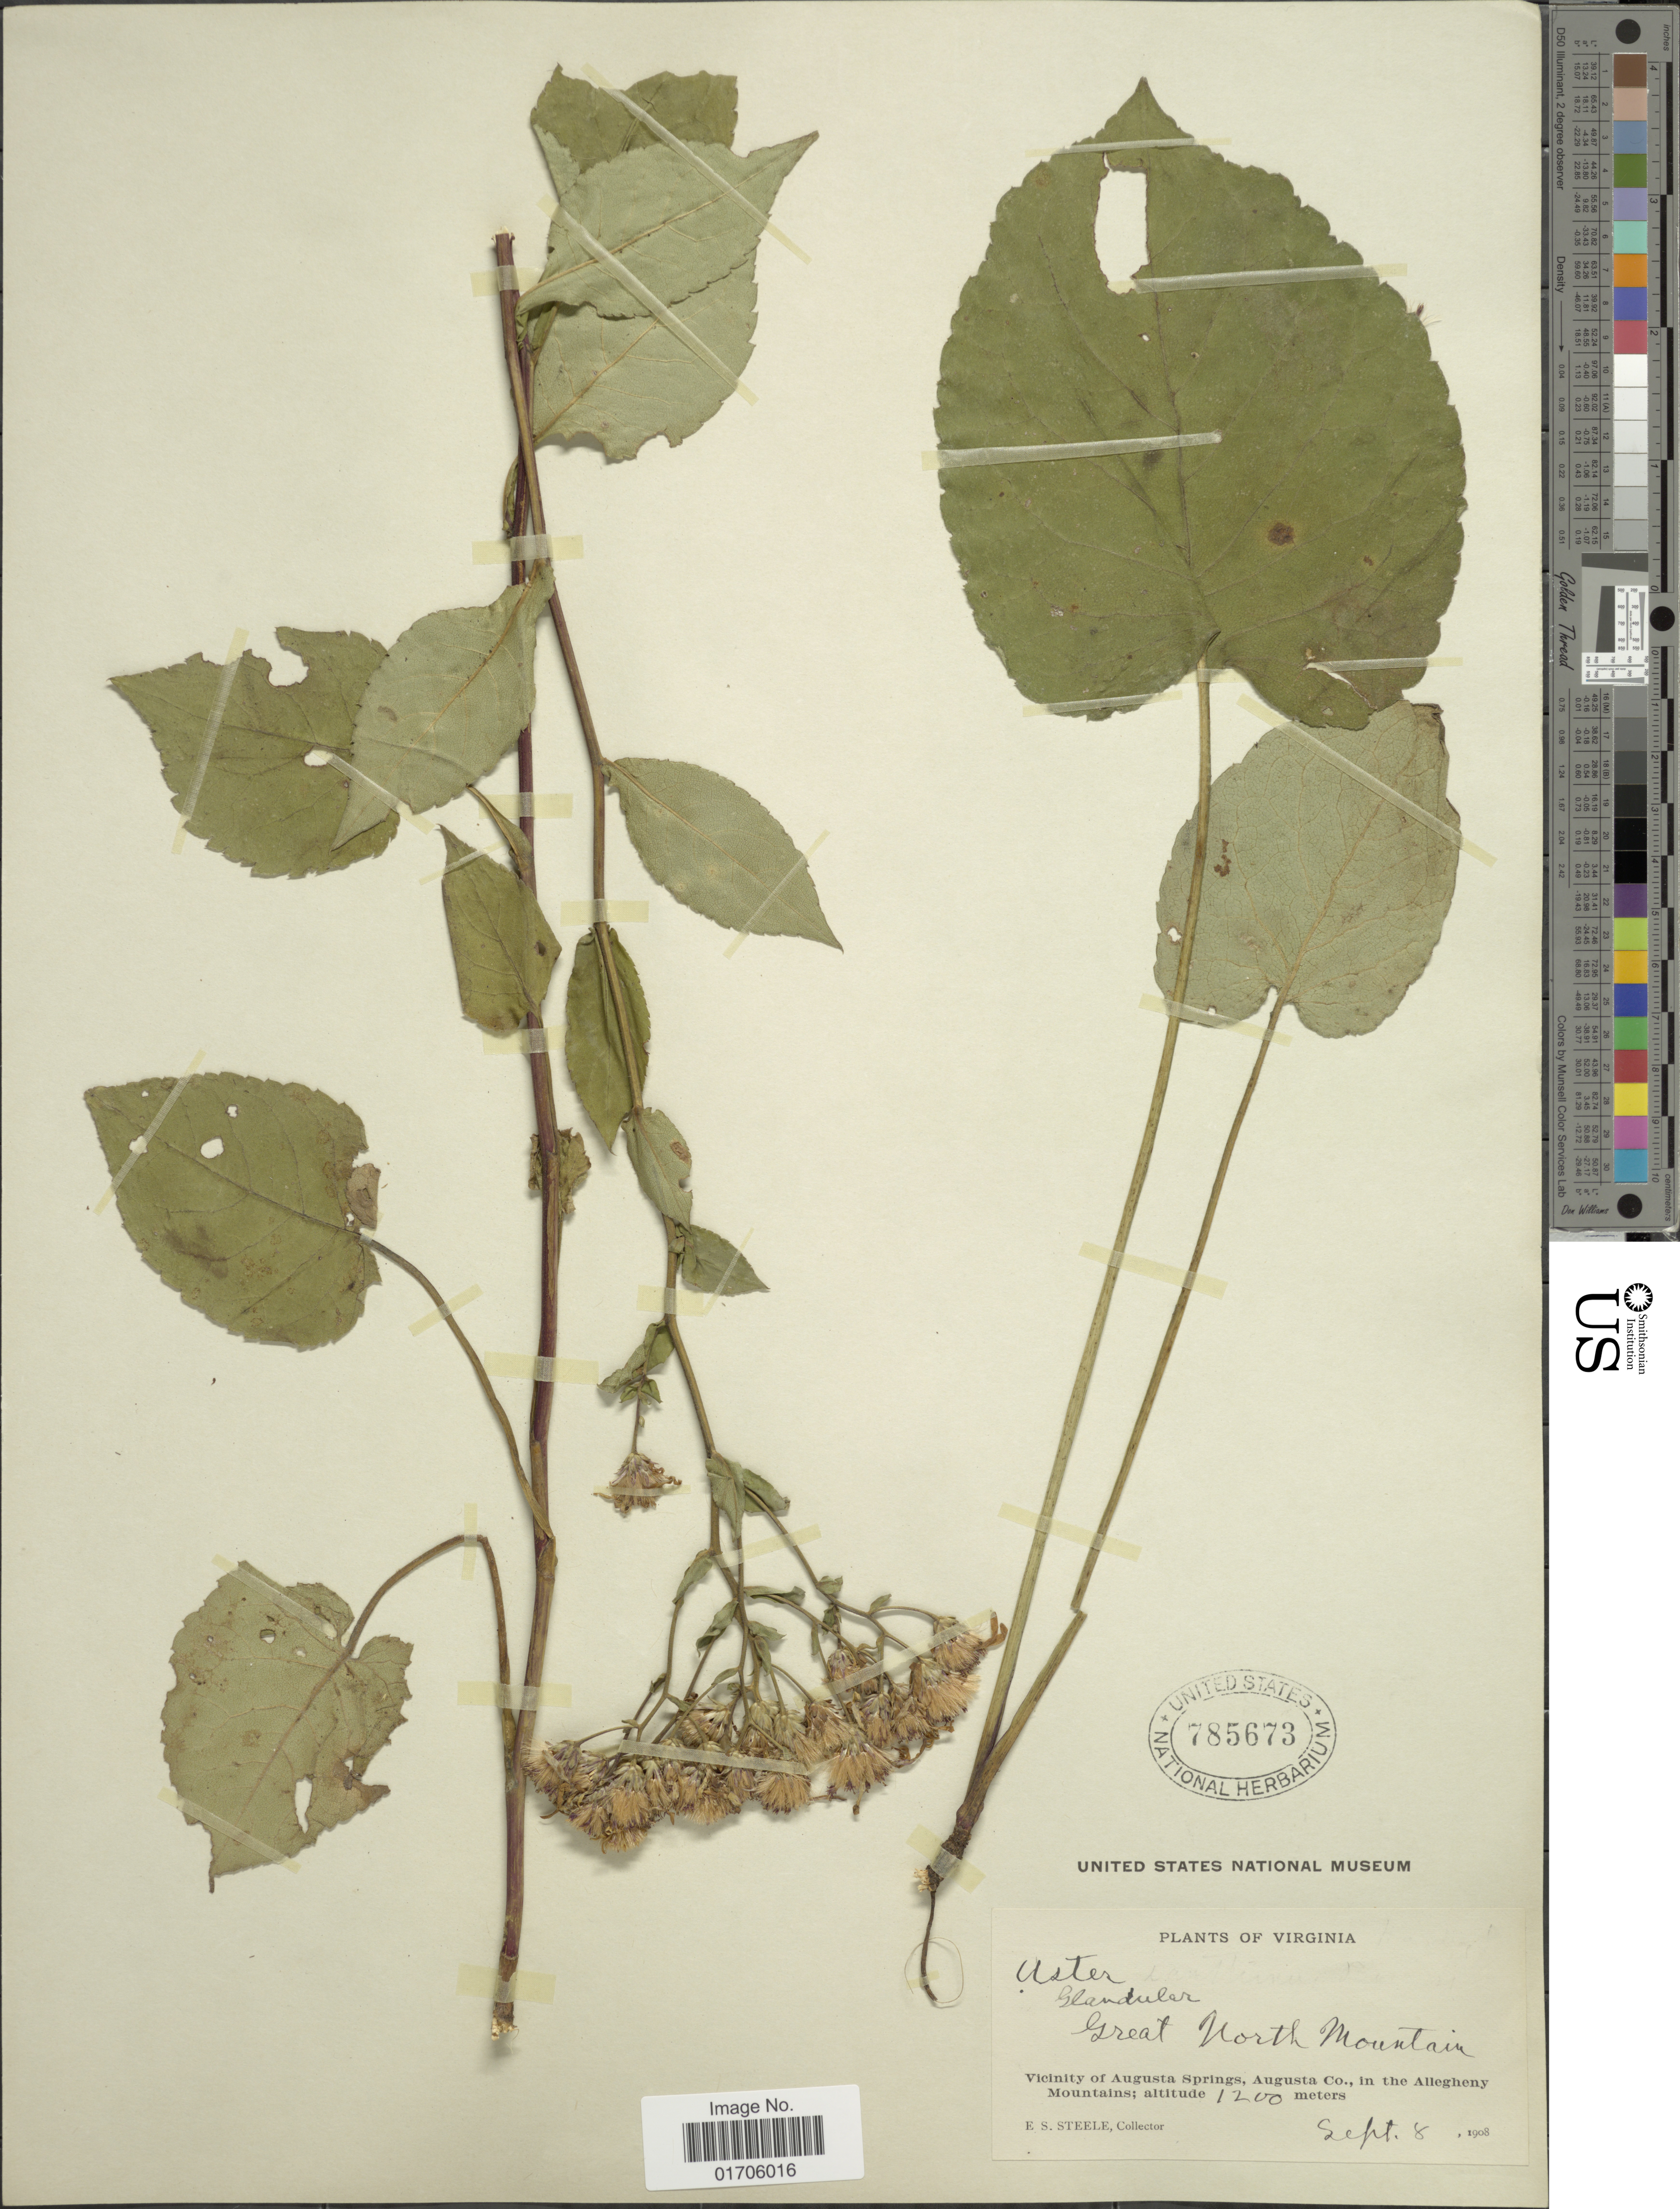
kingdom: Plantae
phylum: Tracheophyta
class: Magnoliopsida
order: Asterales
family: Asteraceae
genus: Eurybia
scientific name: Eurybia sp.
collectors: E. Steele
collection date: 1908-09-08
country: United States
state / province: Virginia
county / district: Augusta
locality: Virginia. Great North Mountain. Vicinity of Augusta Spring, Augusta Co., in the Allegheny Mountains.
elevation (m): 1200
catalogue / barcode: US 785673